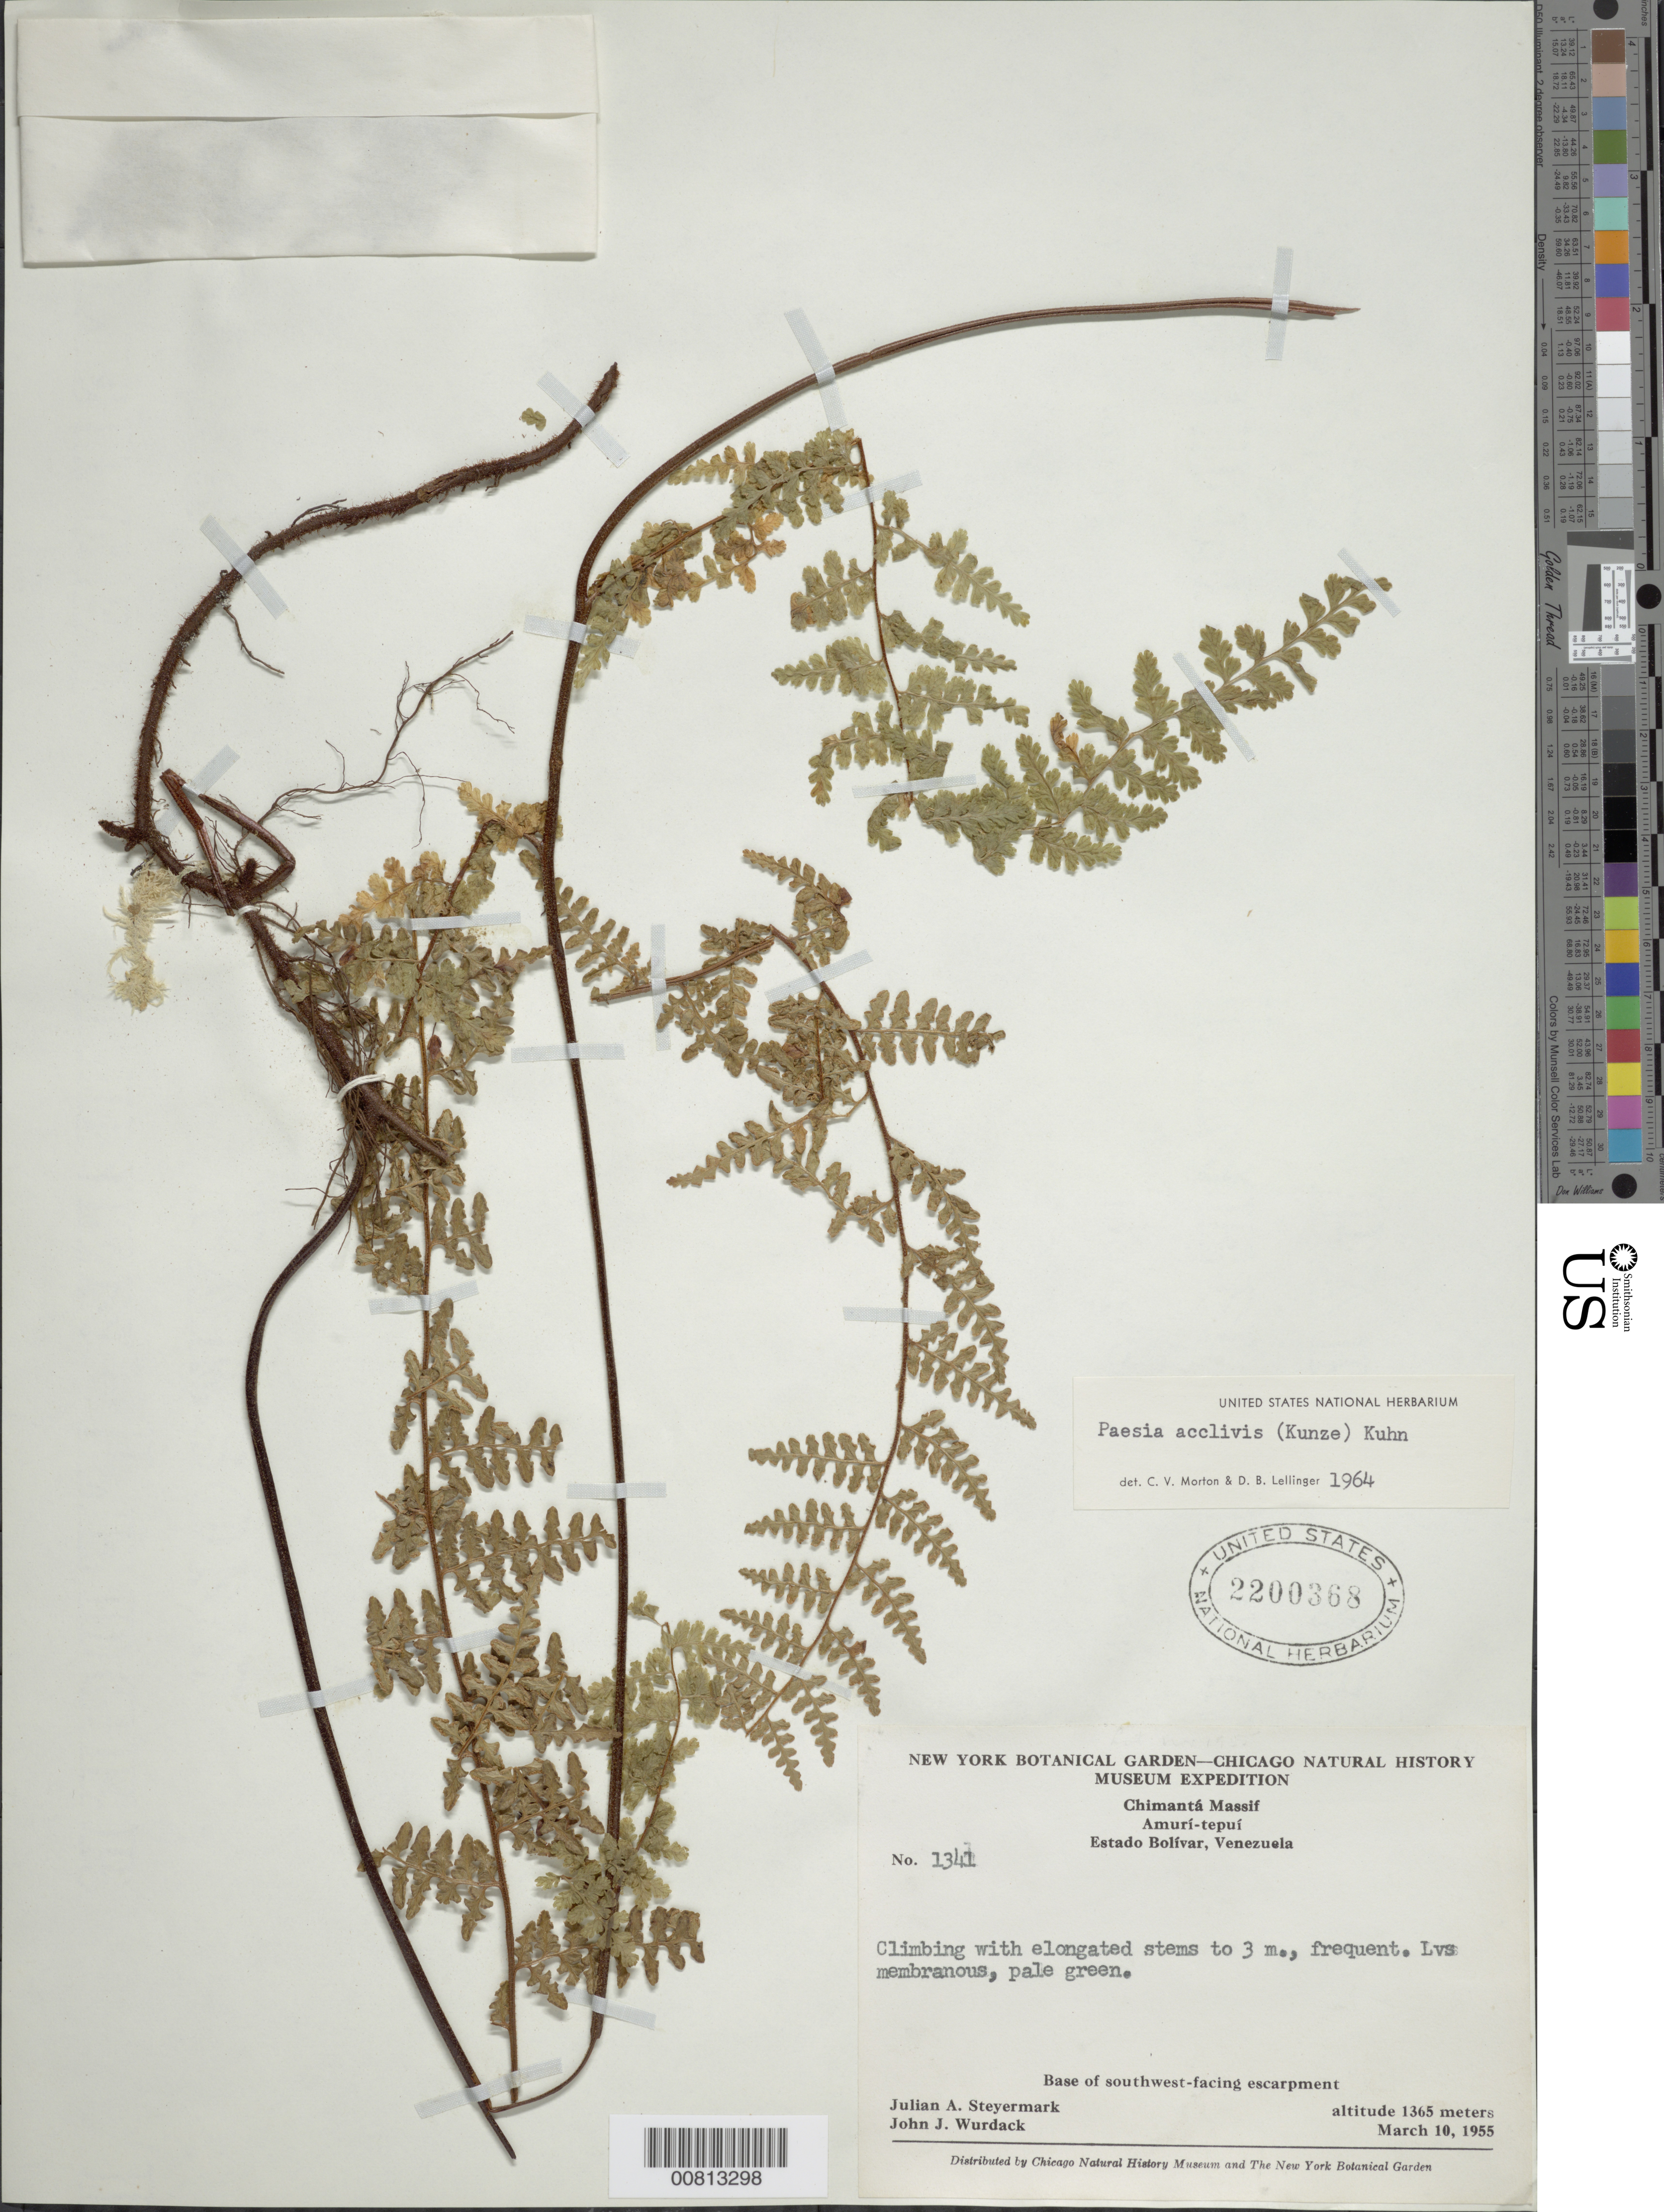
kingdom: Plantae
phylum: Tracheophyta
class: Polypodiopsida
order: Polypodiales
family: Dennstaedtiaceae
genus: Paesia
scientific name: Paesia glandulosa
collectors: J. Steyermark & J. J. Wurdack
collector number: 55 1341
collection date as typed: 10-Mar-55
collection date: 1955-03-10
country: Venezuela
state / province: Bolívar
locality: Chimantá Massif, Amurí-tepuí; base of SW facing escarpment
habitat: SW-facing escarpment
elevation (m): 1365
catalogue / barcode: US 2200368